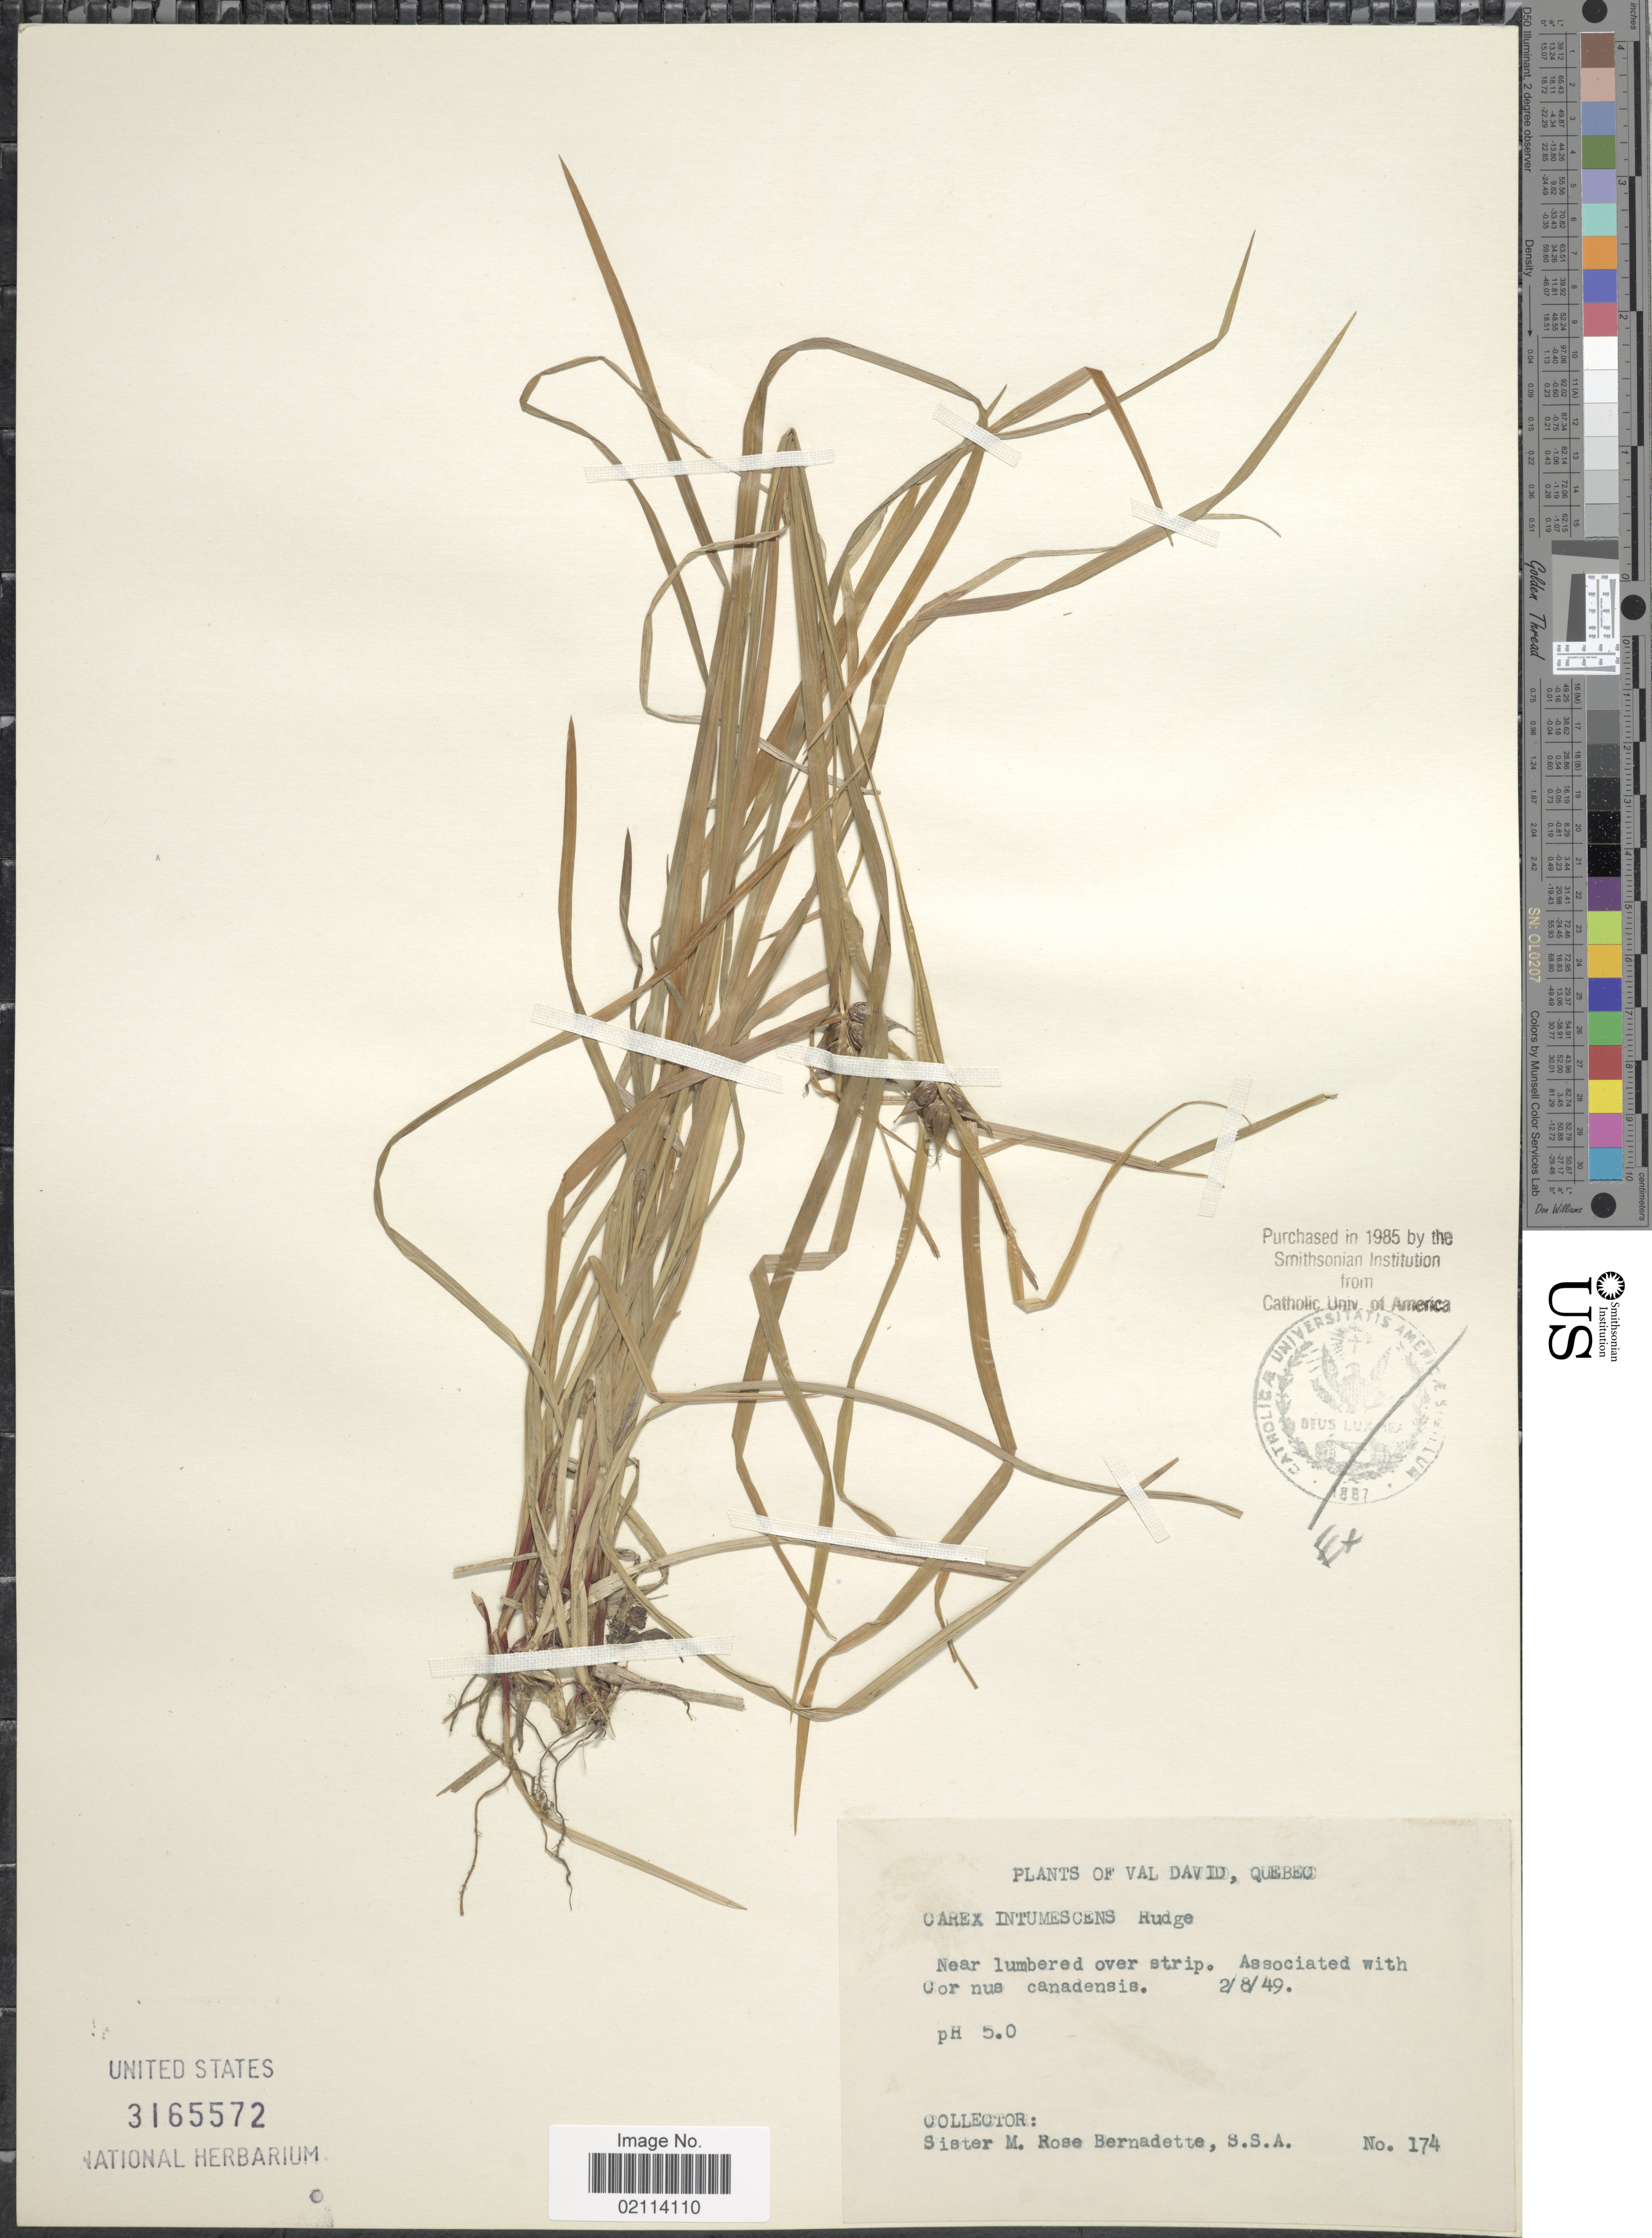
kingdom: Plantae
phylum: Tracheophyta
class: Liliopsida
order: Poales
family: Cyperaceae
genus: Carex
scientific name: Carex intumescens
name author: Rudge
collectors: M. Bernadette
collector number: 174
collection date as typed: Transcribed d/m/y: 2/8/49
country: Canada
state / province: Quebec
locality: Val David, near lumbered over strip.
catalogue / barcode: US 3165572